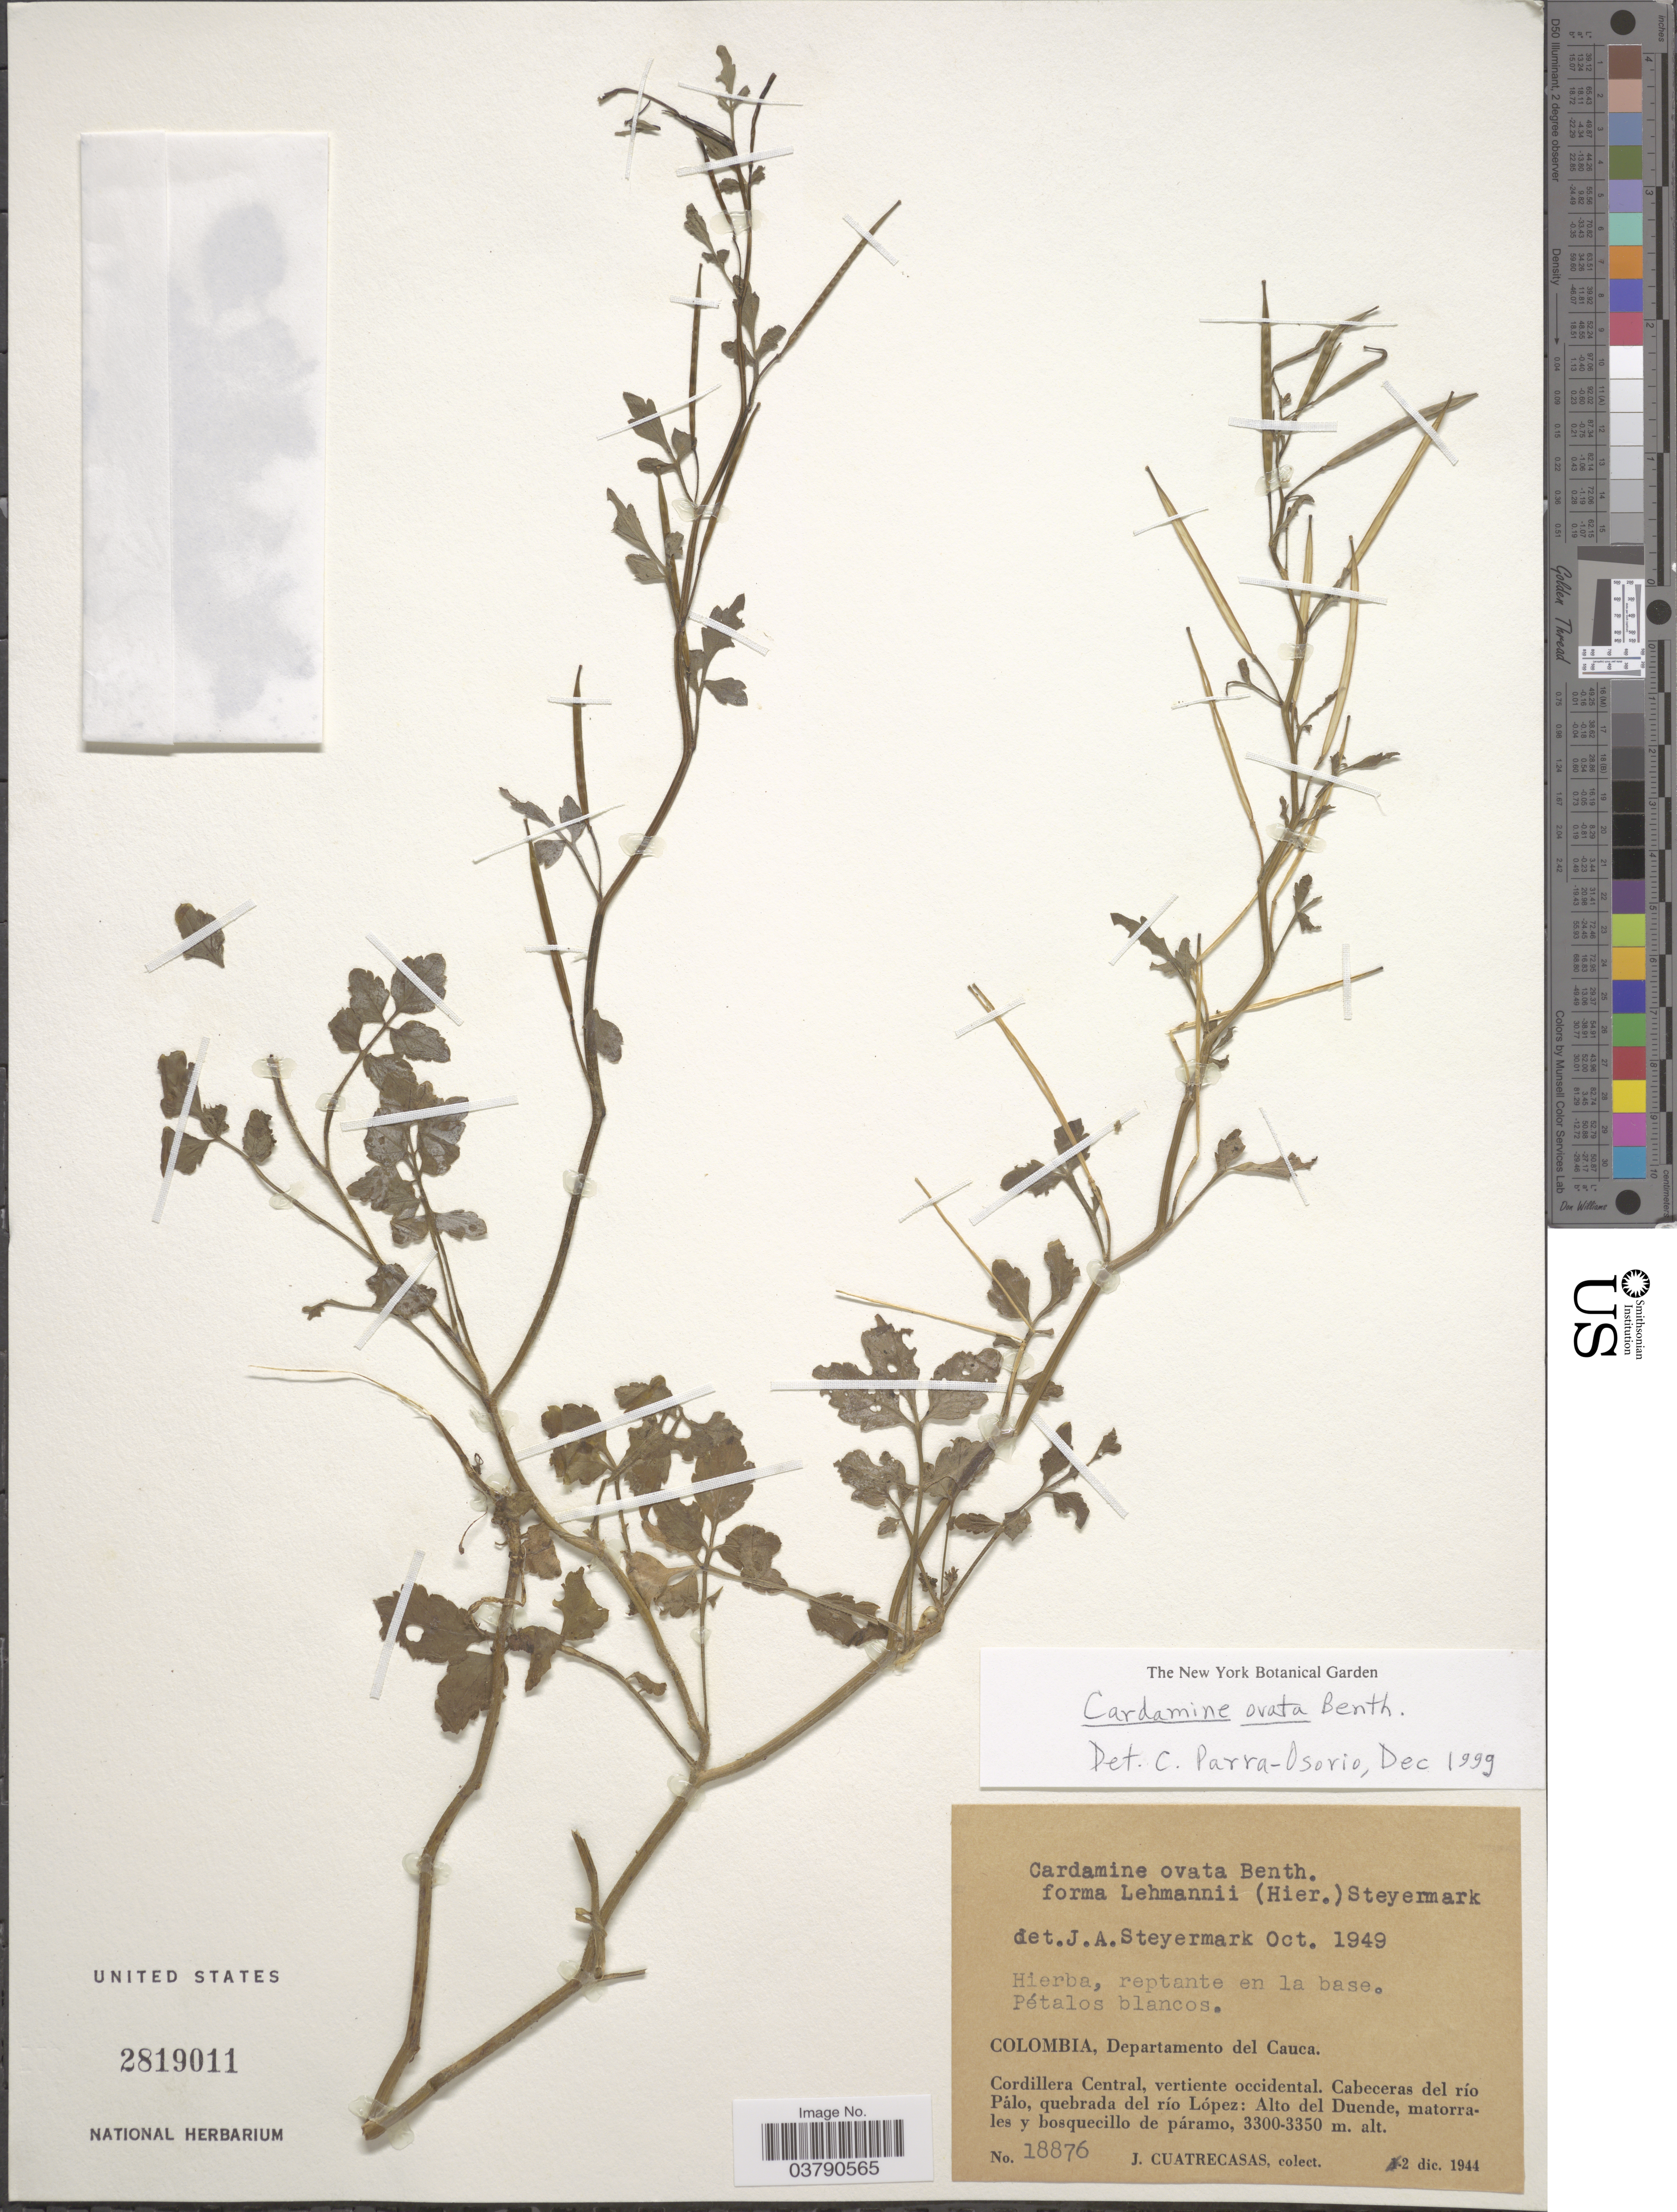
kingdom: Plantae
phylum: Tracheophyta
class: Magnoliopsida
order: Brassicales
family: Brassicaceae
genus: Cardamine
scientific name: Cardamine ovata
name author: Benth.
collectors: J. Cuatrecasas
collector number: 18876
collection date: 1944-12-02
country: Colombia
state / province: Cauca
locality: Departamento del Cauca. Cordillera Central, vertiente occidental. Cabeceras del río Pálo, quebrada del río López: Alto del Duende.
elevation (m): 3300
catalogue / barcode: US 2819011